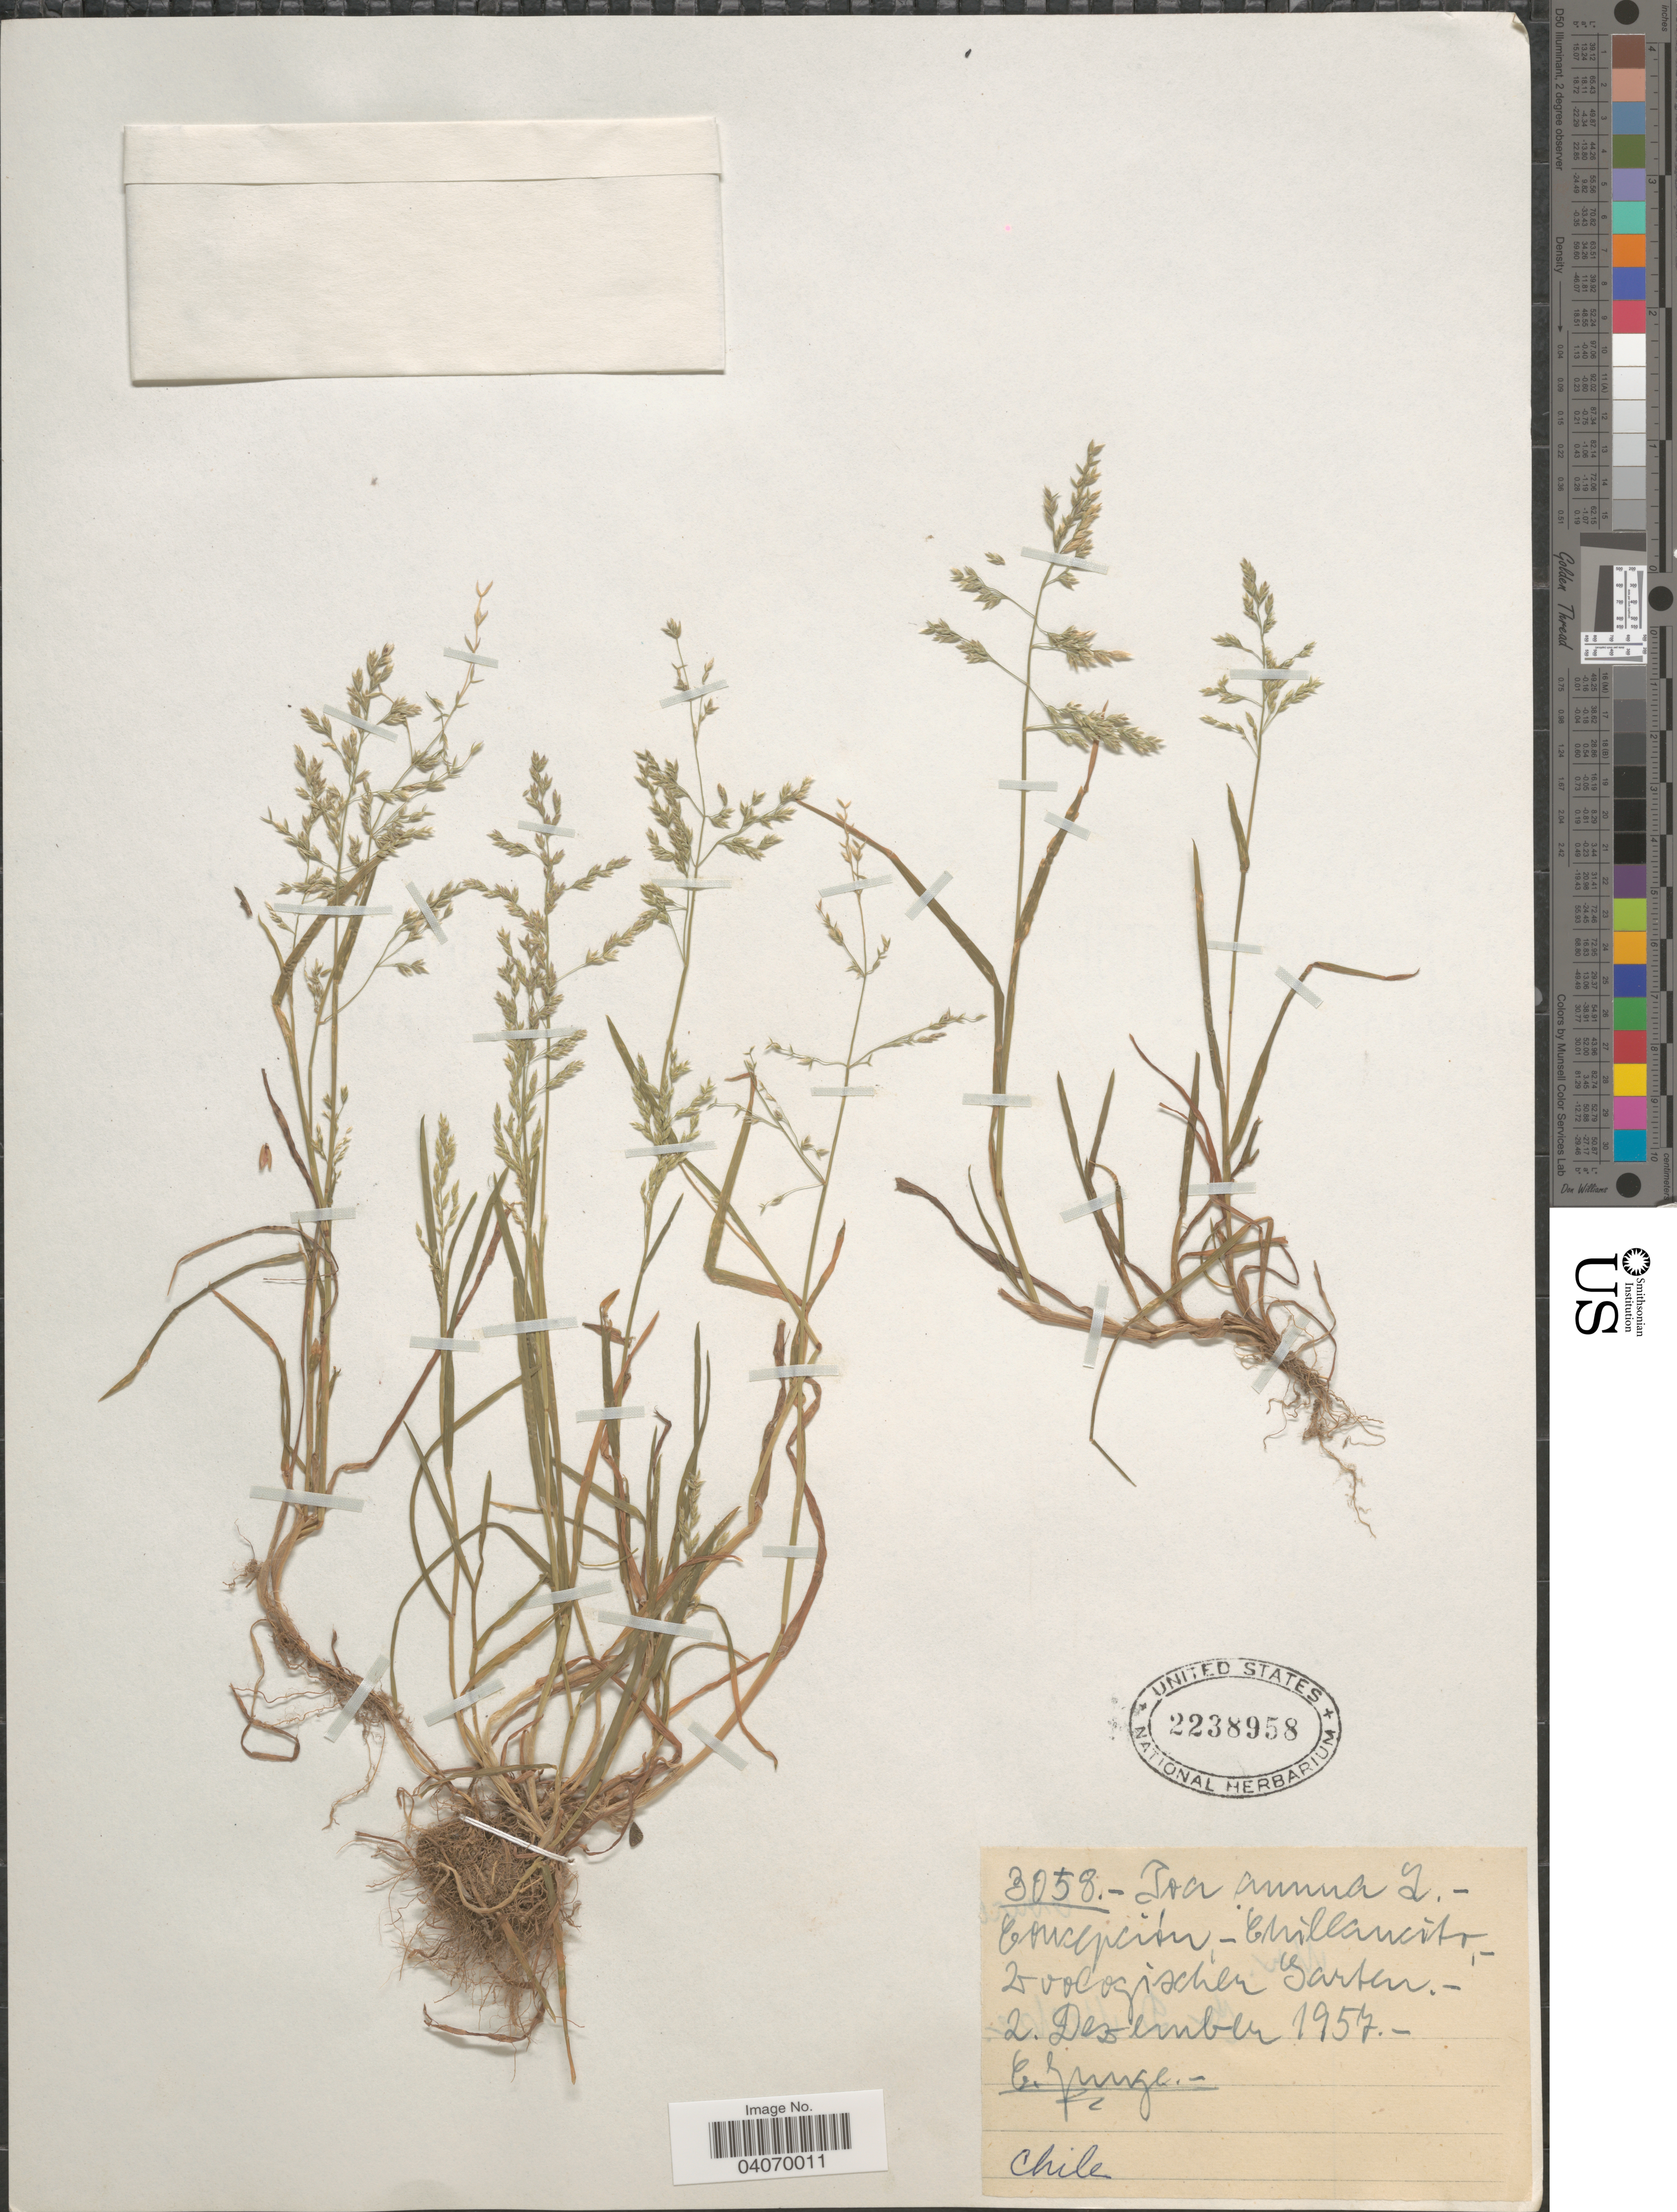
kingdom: Plantae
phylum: Tracheophyta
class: Liliopsida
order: Poales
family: Poaceae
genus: Poa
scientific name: Poa annua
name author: L.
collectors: E. Junge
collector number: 3058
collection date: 1957-12-02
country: Chile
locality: Concepción,- Chillancito,- Zoologischer Garten.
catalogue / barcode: US 2238958